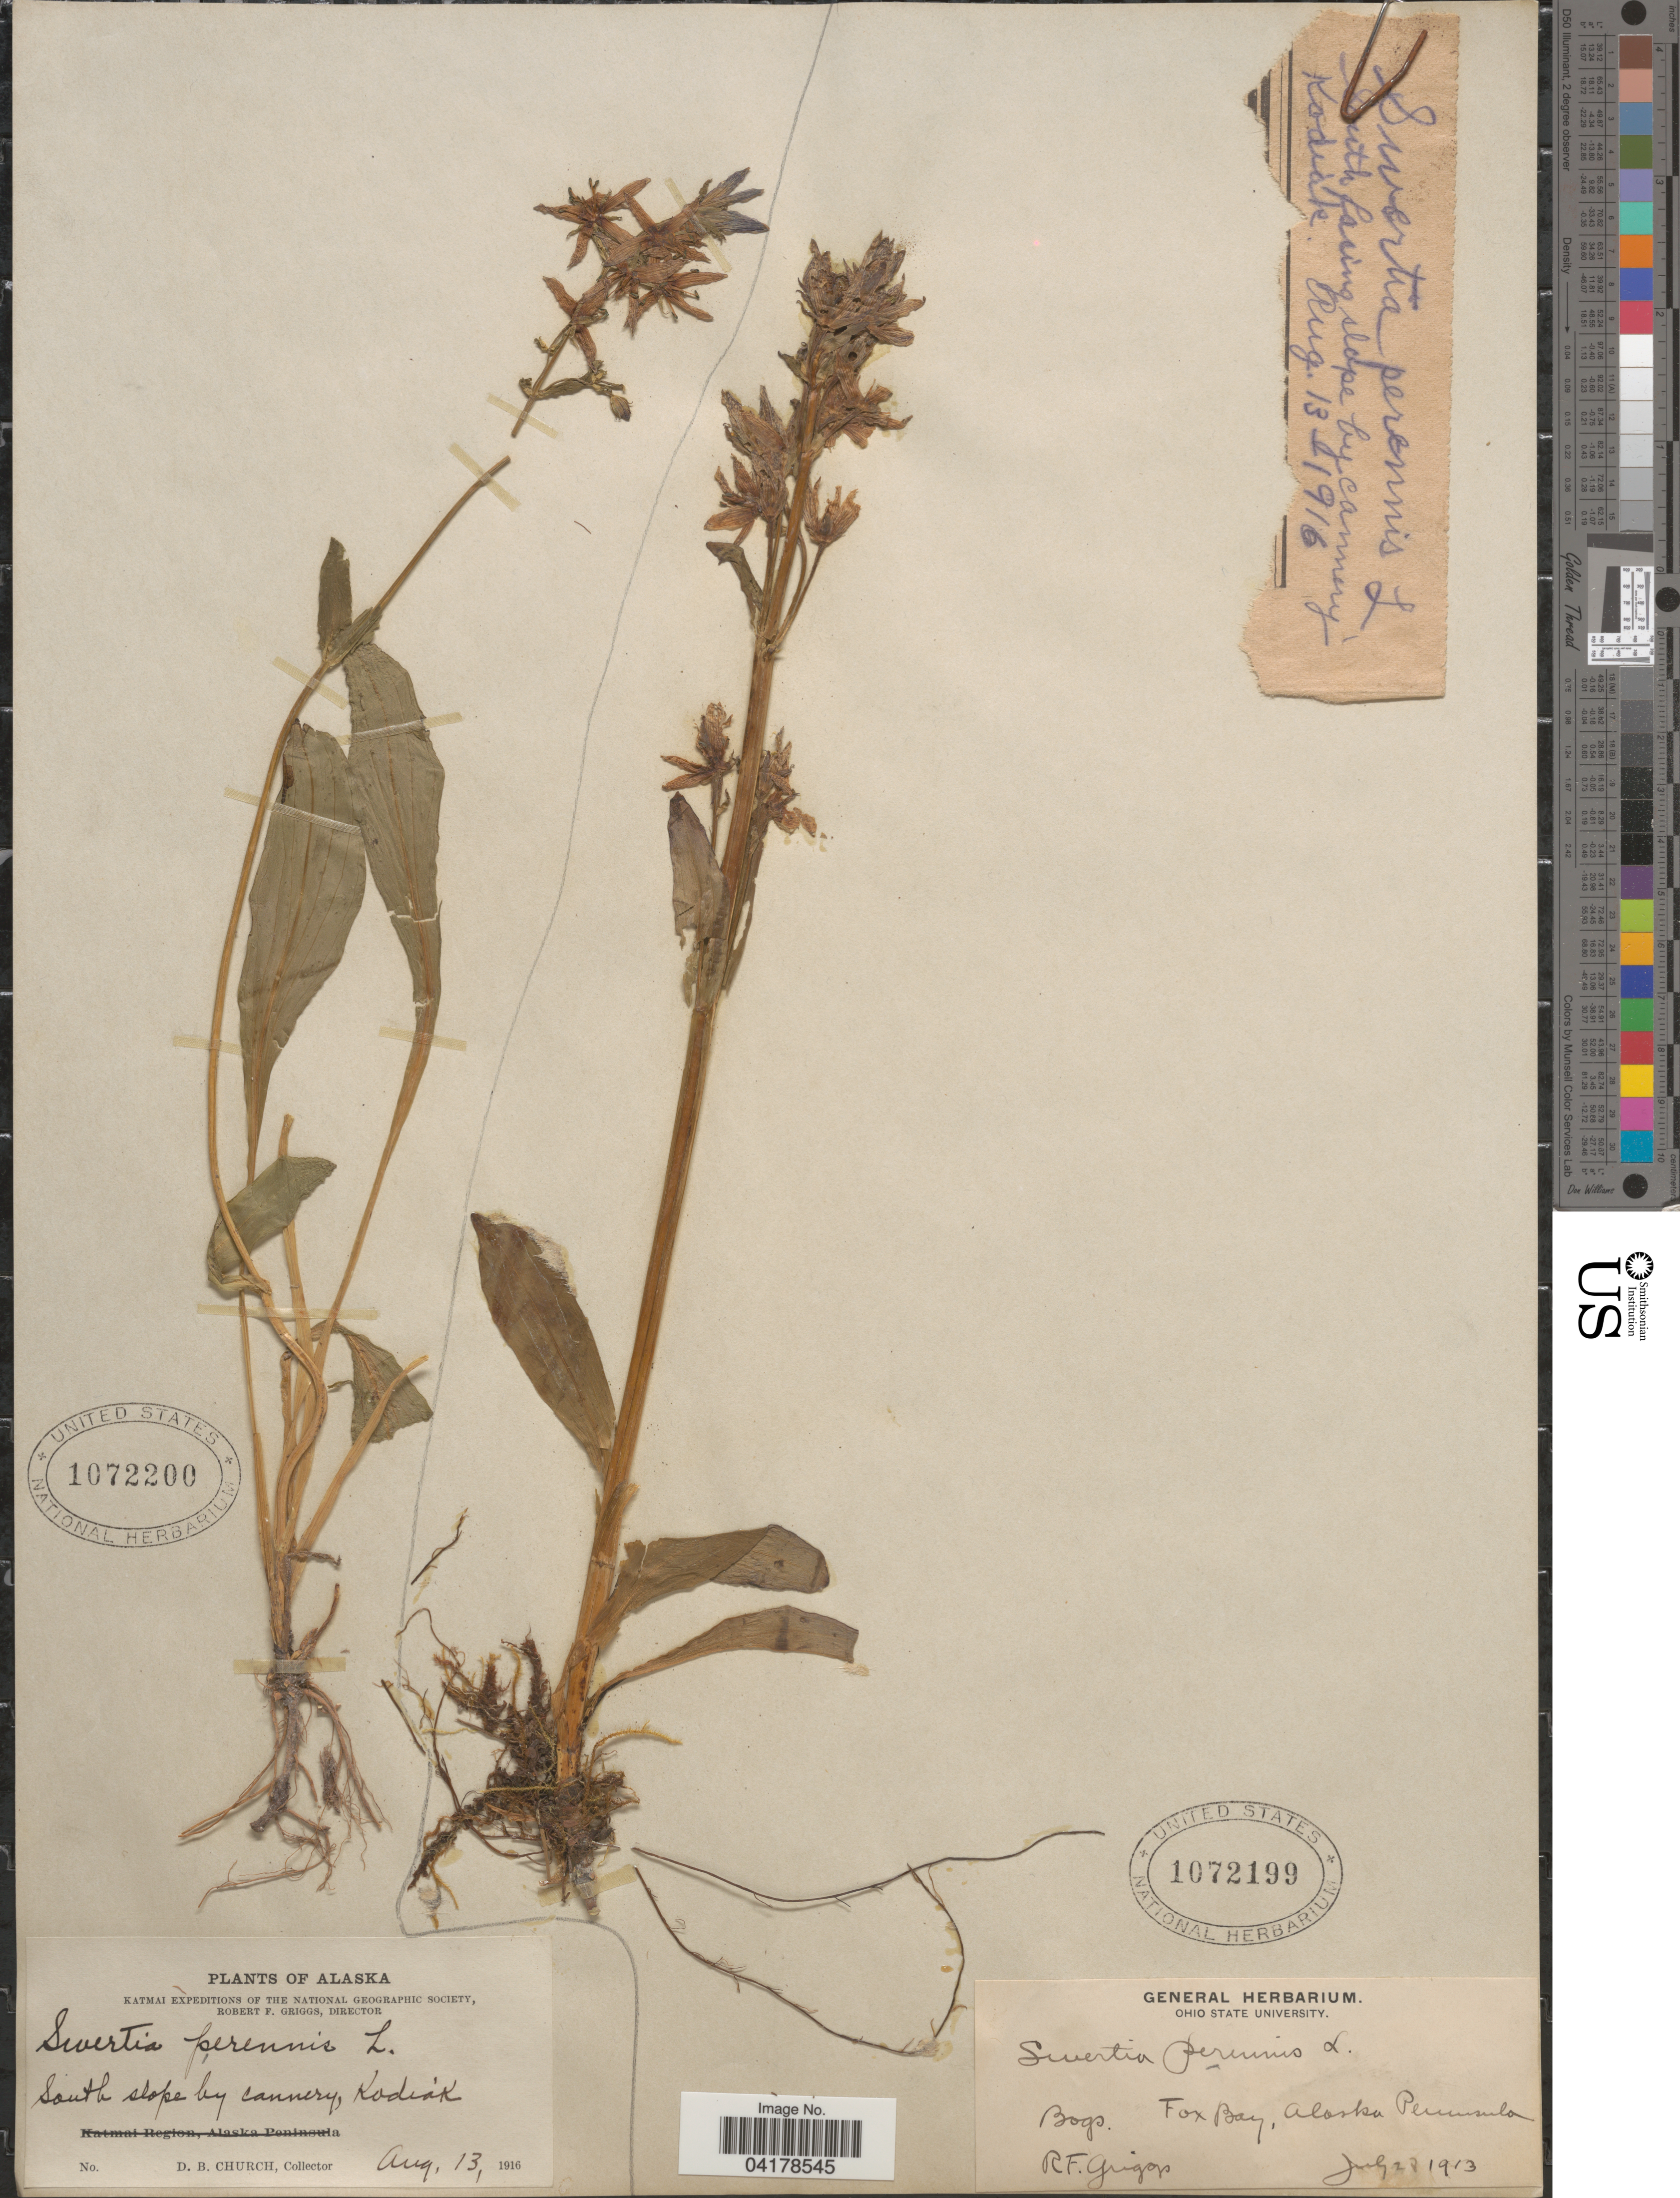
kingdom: Plantae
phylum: Tracheophyta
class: Magnoliopsida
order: Gentianales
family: Gentianaceae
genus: Swertia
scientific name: Swertia perennis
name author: L.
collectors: D. Church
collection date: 1916-08-13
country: United States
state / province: Alaska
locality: Katmai Expeditions of the National Geographic society. South slope by cannery, Kodiak.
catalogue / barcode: US 1072200